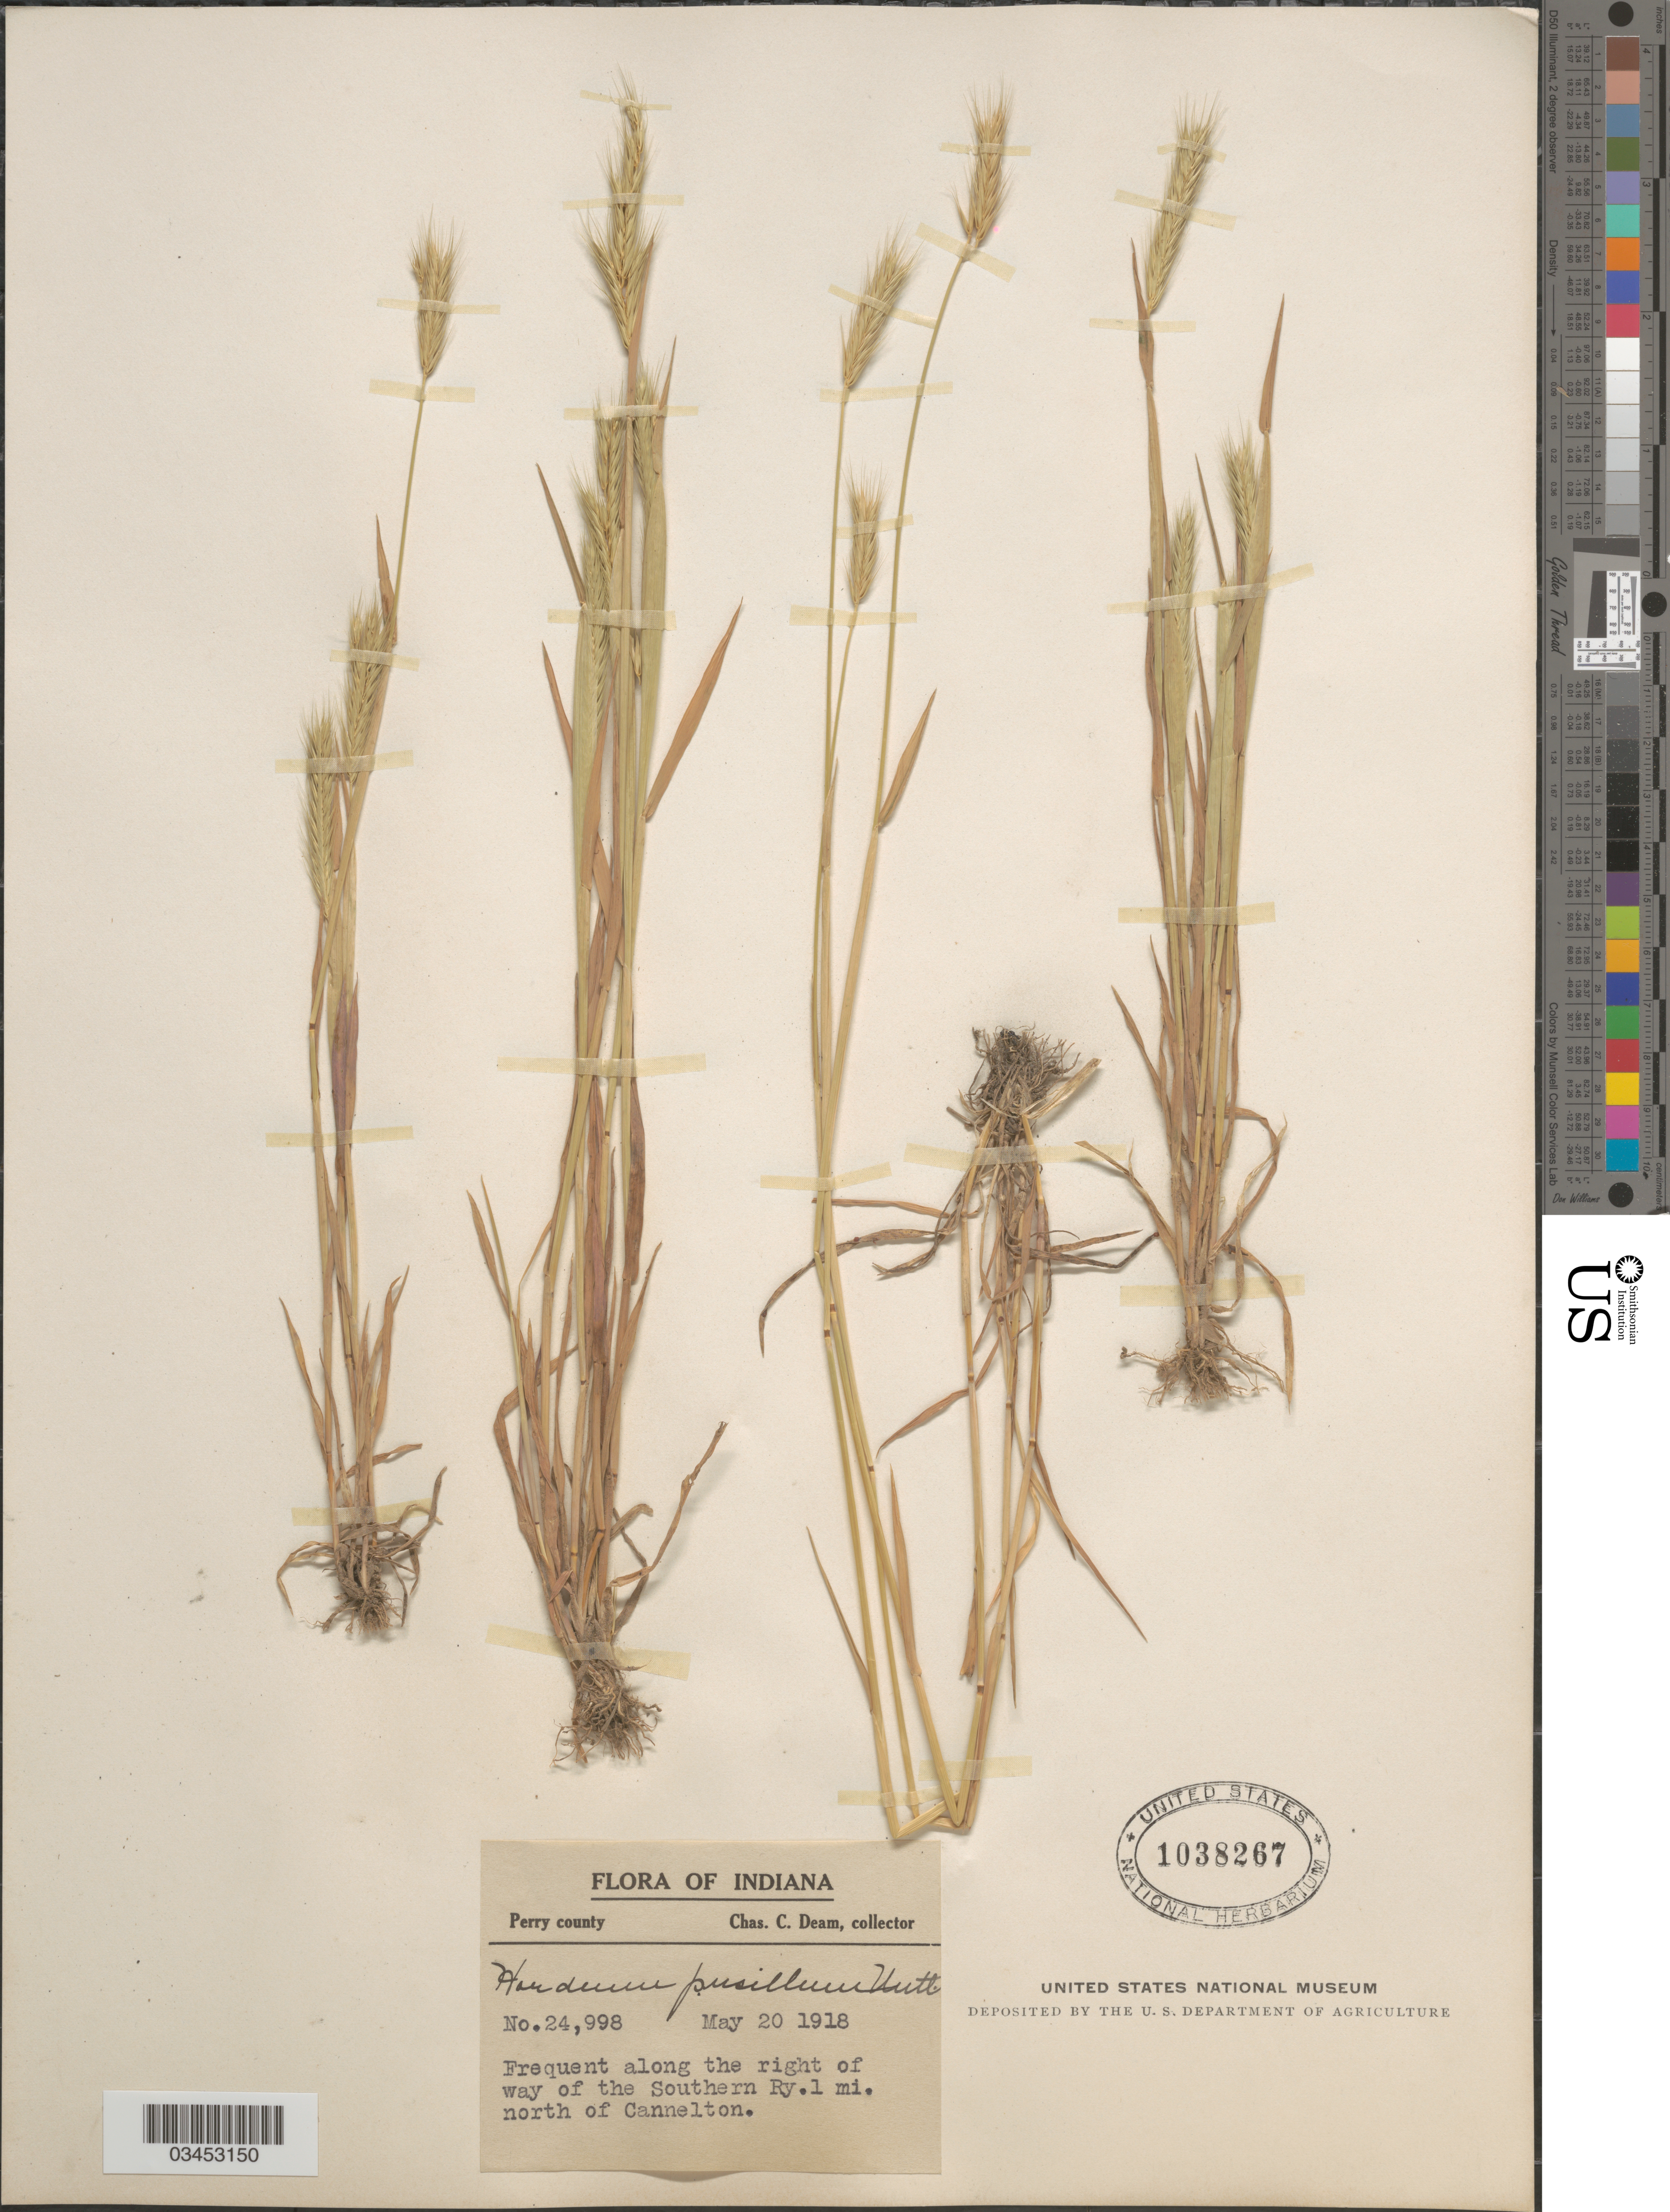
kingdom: Plantae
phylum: Tracheophyta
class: Liliopsida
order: Poales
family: Poaceae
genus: Hordeum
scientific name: Hordeum pusillum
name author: Nutt.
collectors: C. C. Deam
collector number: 24998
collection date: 1918-05-20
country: United States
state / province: Indiana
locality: Perry county. Frequent along the right of way of the Southern Ry. 1 mi. north of Cannelton.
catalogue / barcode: US 1038267